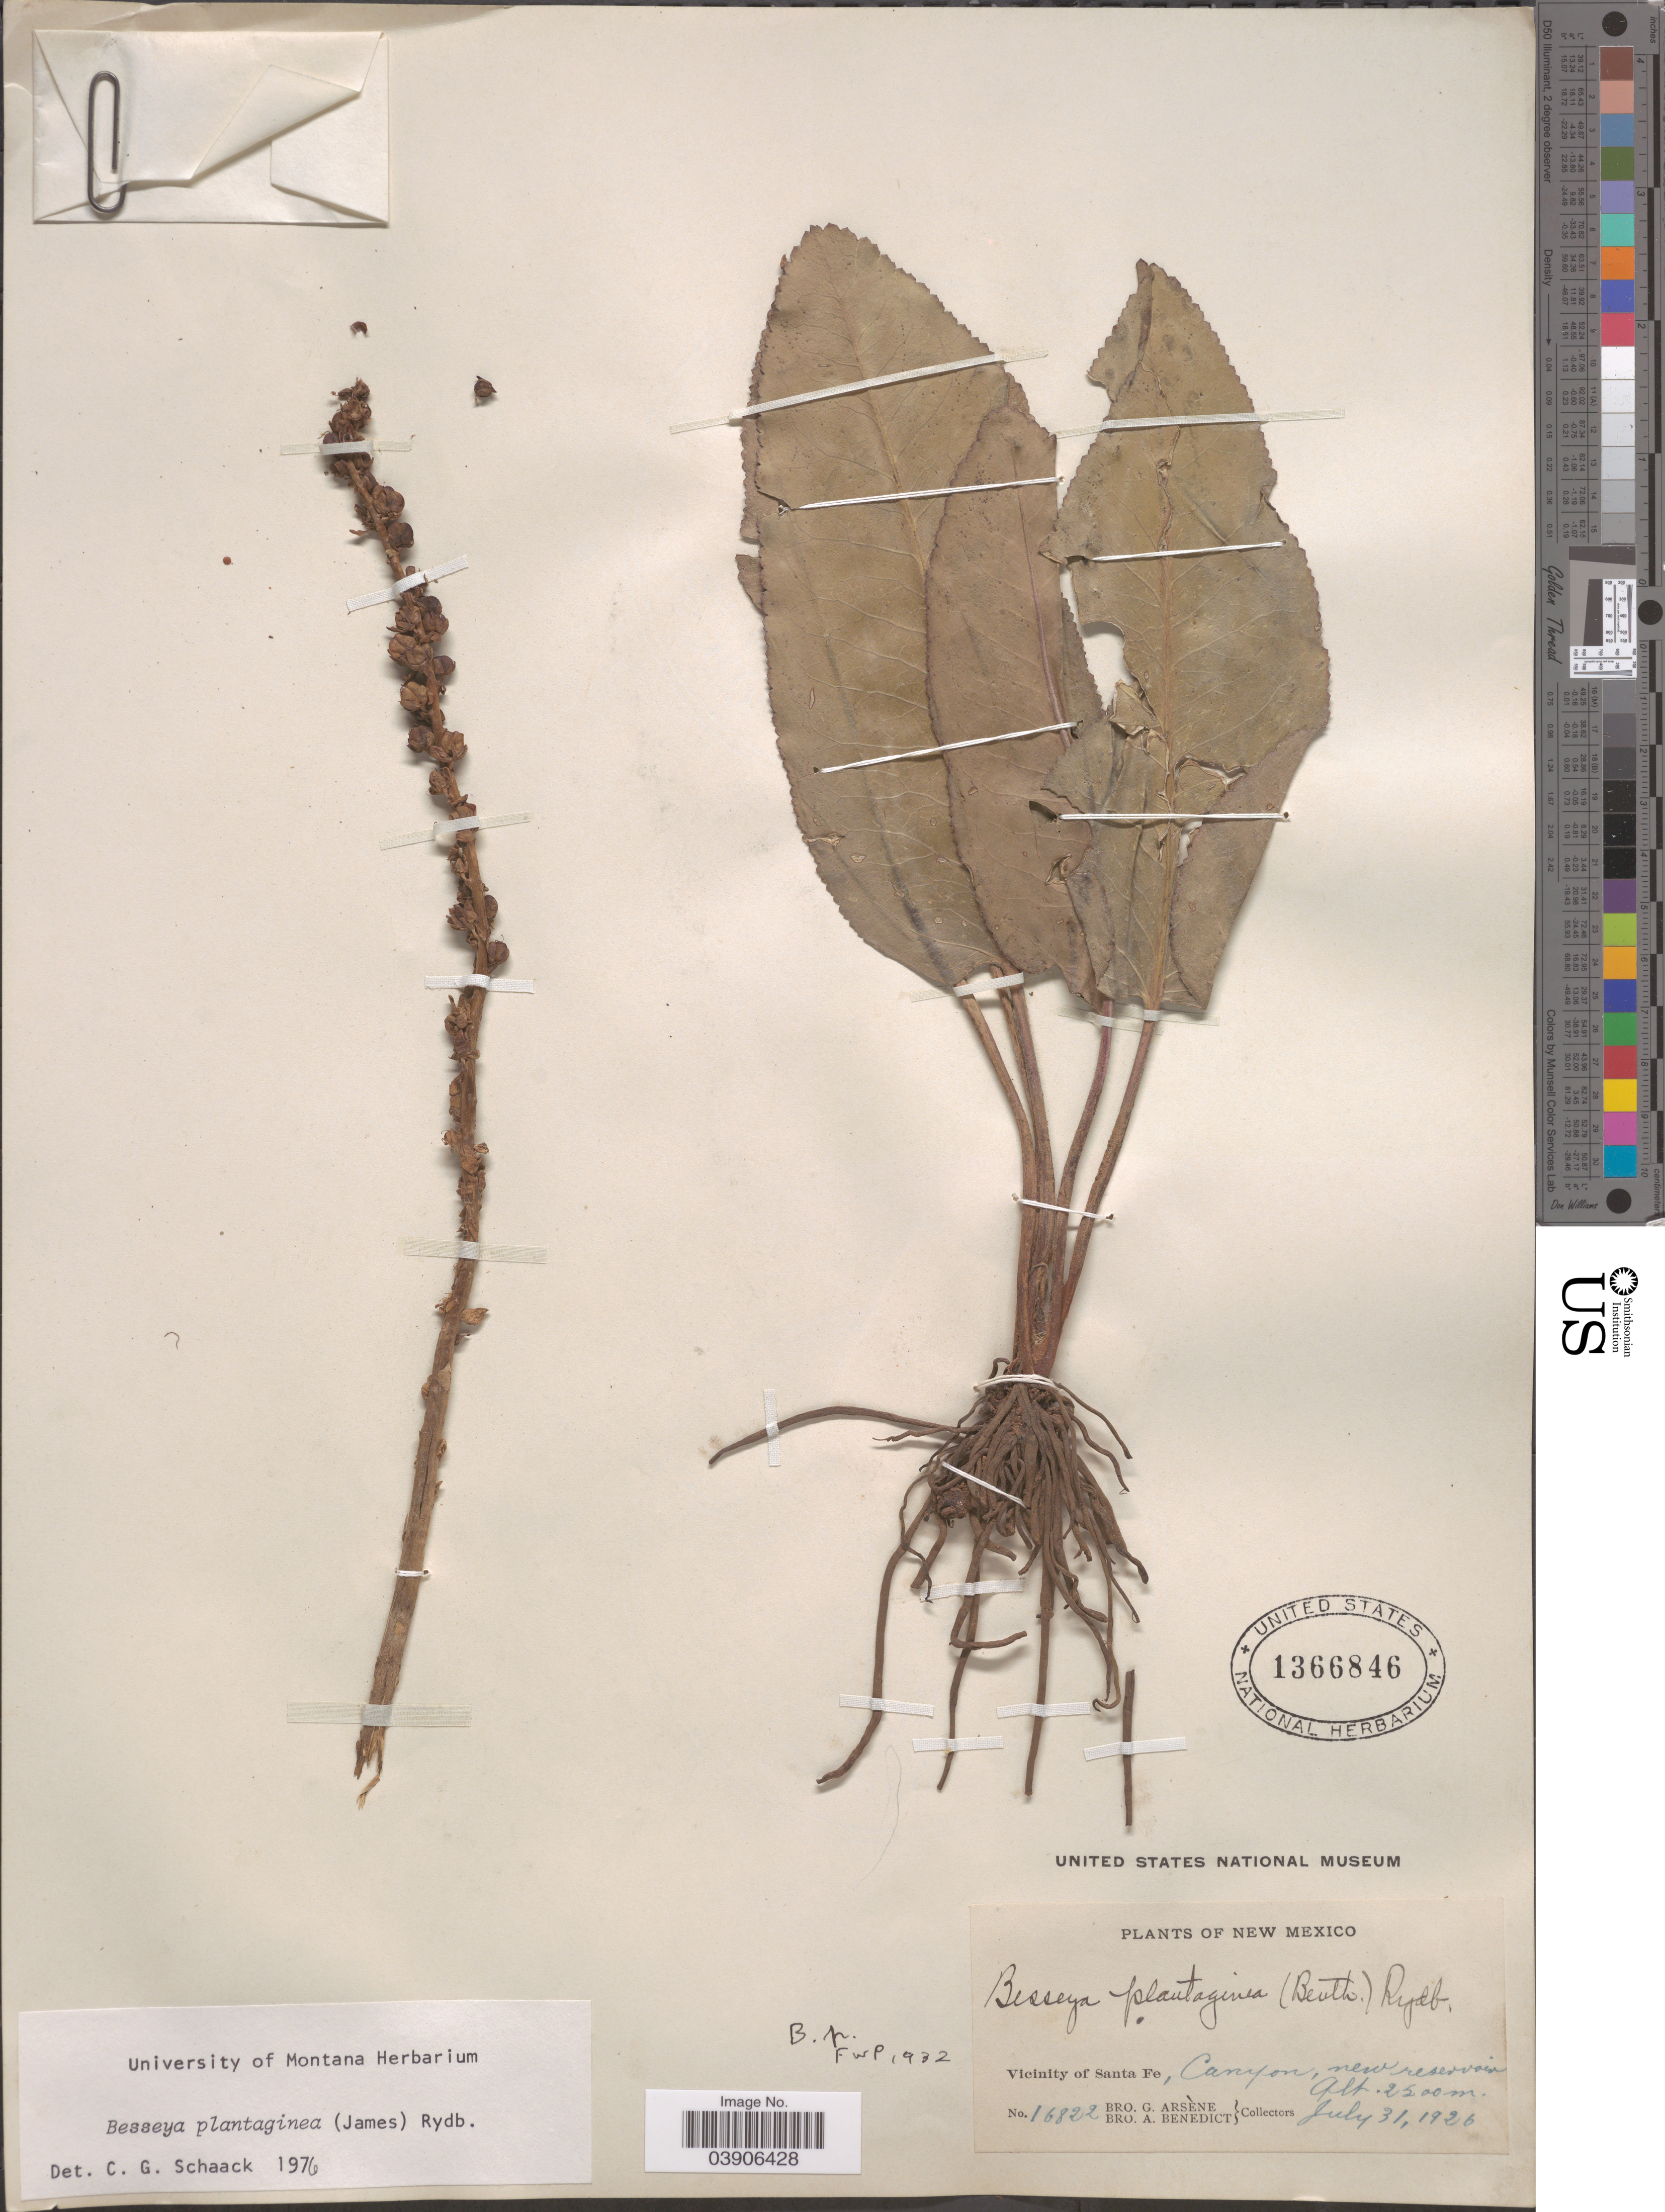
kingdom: Plantae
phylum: Tracheophyta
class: Magnoliopsida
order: Lamiales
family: Plantaginaceae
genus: Synthyris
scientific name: Synthyris plantaginea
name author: (E. James) Benth.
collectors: Bro. G. Arsène & Bro. A. Benedict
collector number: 16822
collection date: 1926-07-31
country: United States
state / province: New Mexico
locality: Vicinity of Santa Fe. Canyon, new reservoir.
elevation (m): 2500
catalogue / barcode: US 1366846